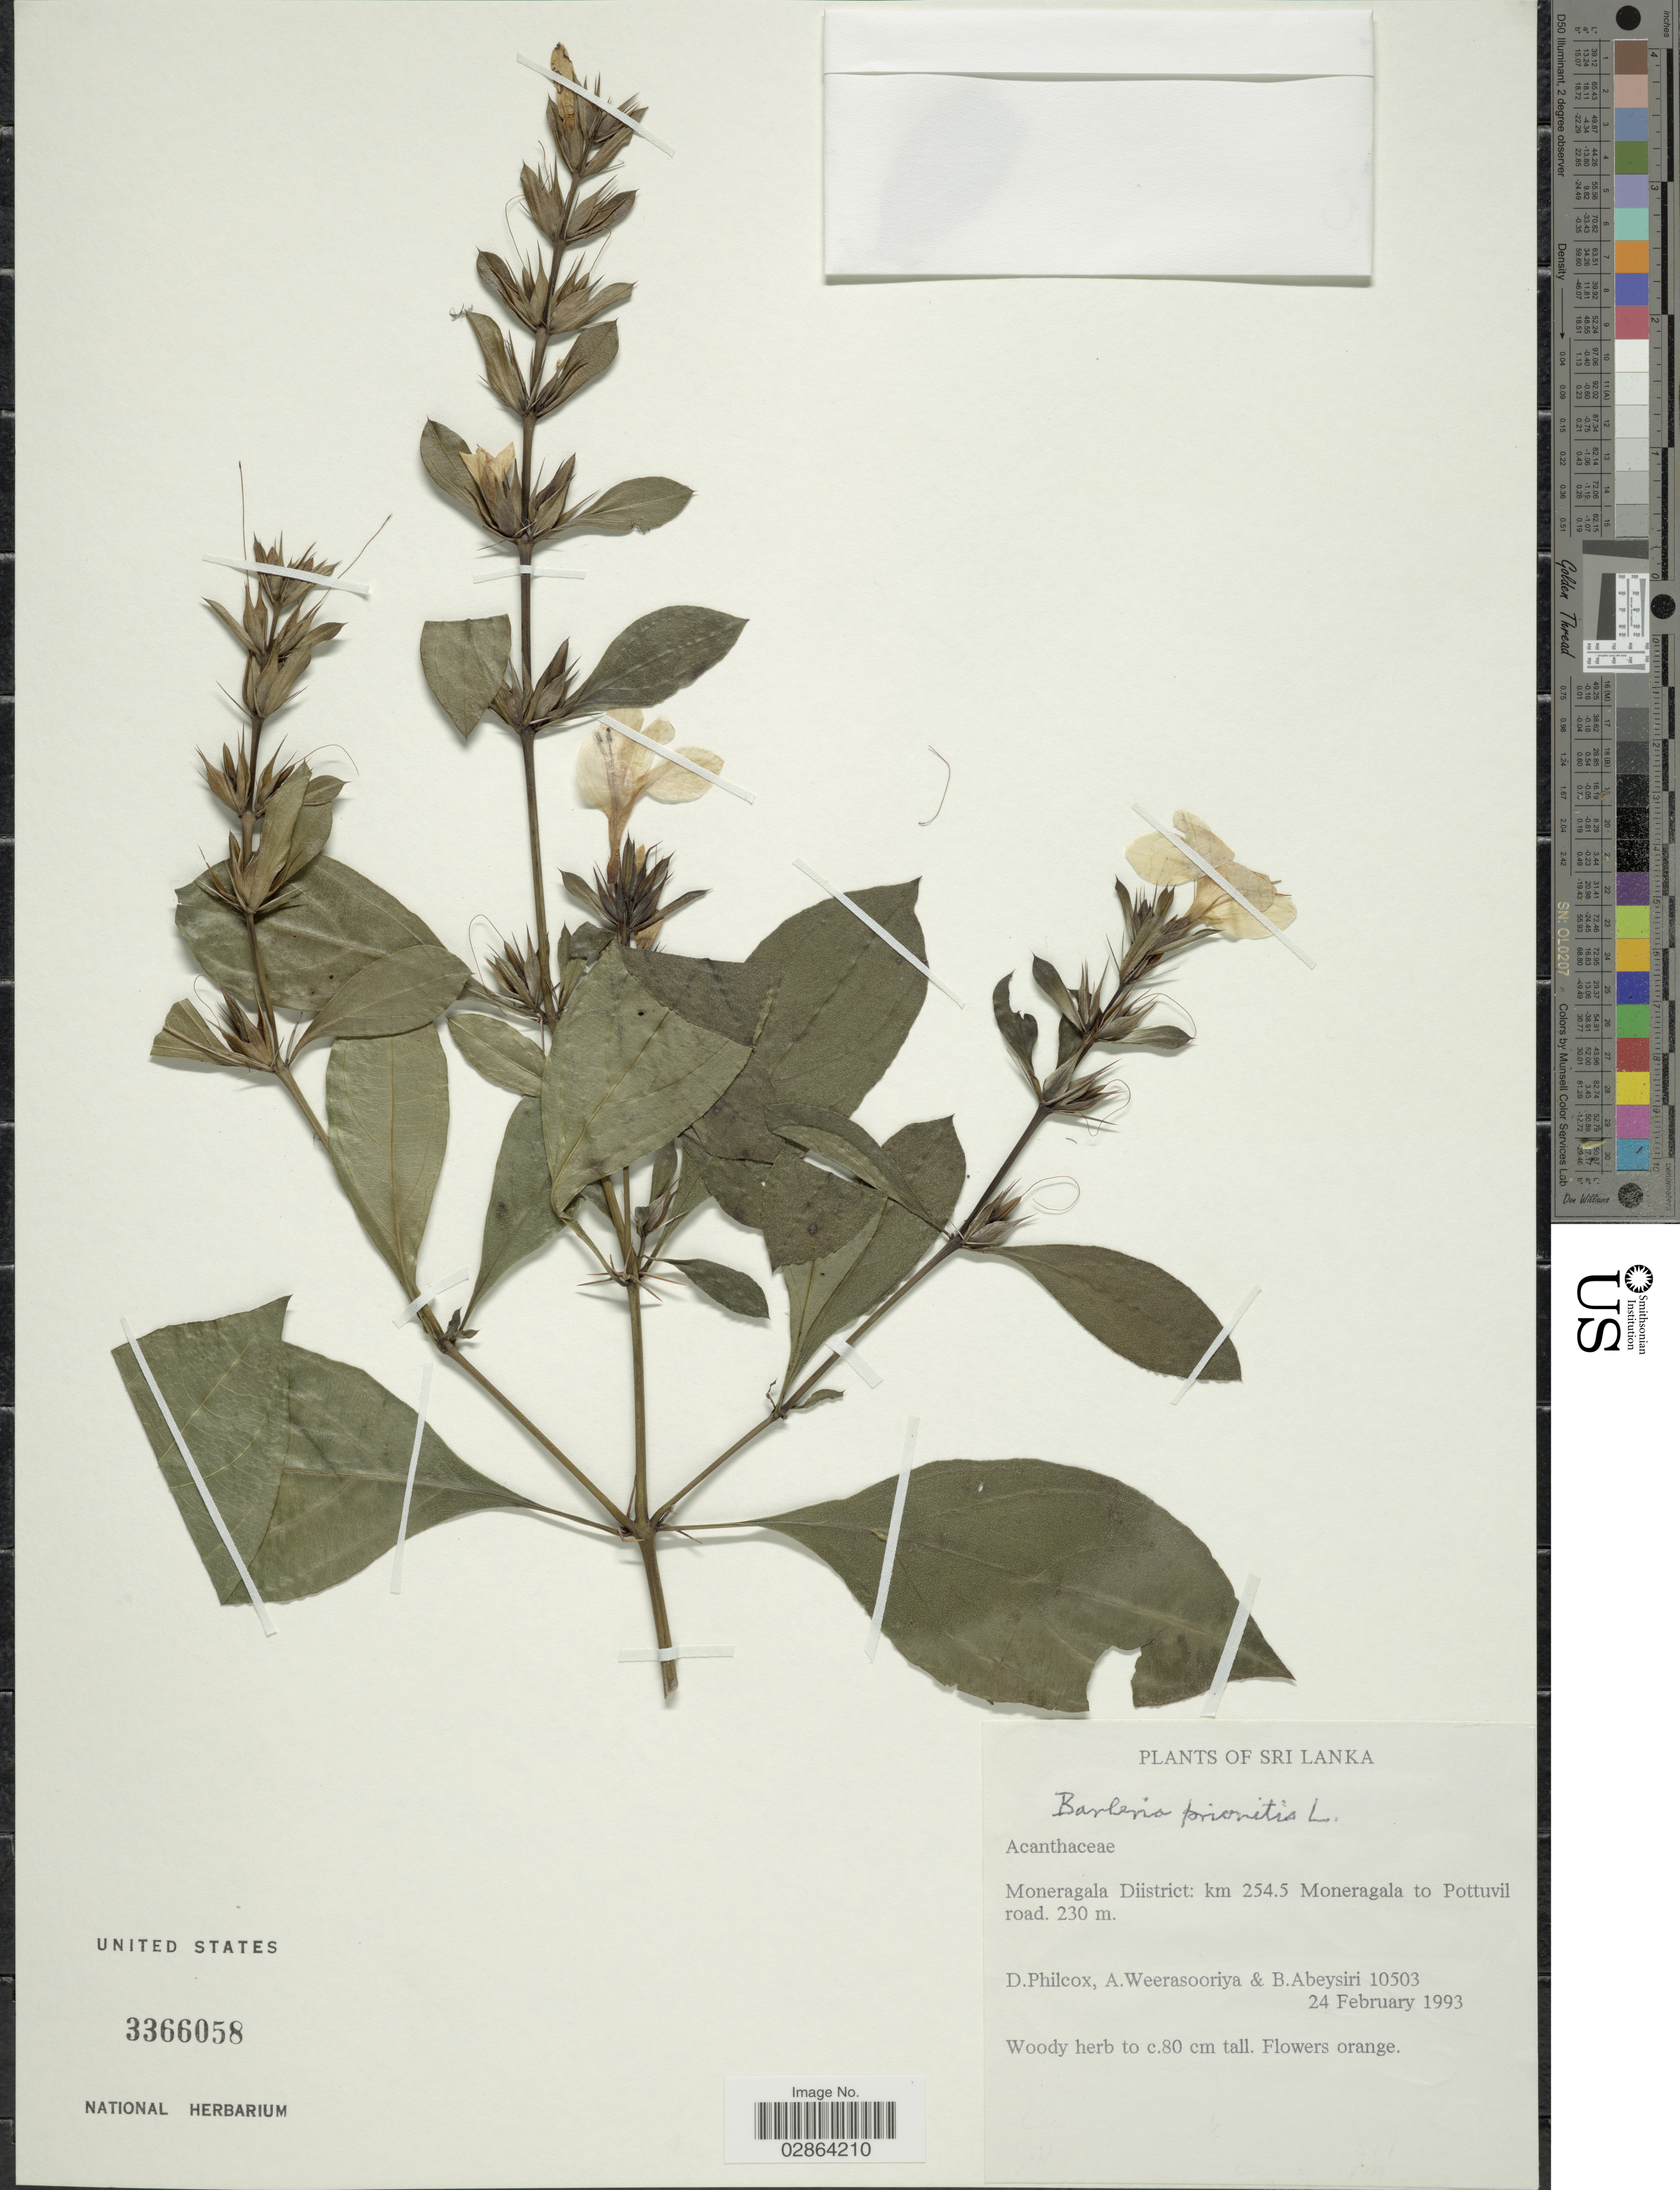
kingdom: Plantae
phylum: Tracheophyta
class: Magnoliopsida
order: Lamiales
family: Acanthaceae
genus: Barleria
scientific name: Barleria prionitis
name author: L.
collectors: D. Philcox, A. Weerasooriya & B. Abeysiri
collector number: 10503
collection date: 1993-02-24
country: Sri Lanka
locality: Moneragala Diistrict: km 254.5 Moneragala to Pottuvil road.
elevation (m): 230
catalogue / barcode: US 3366058